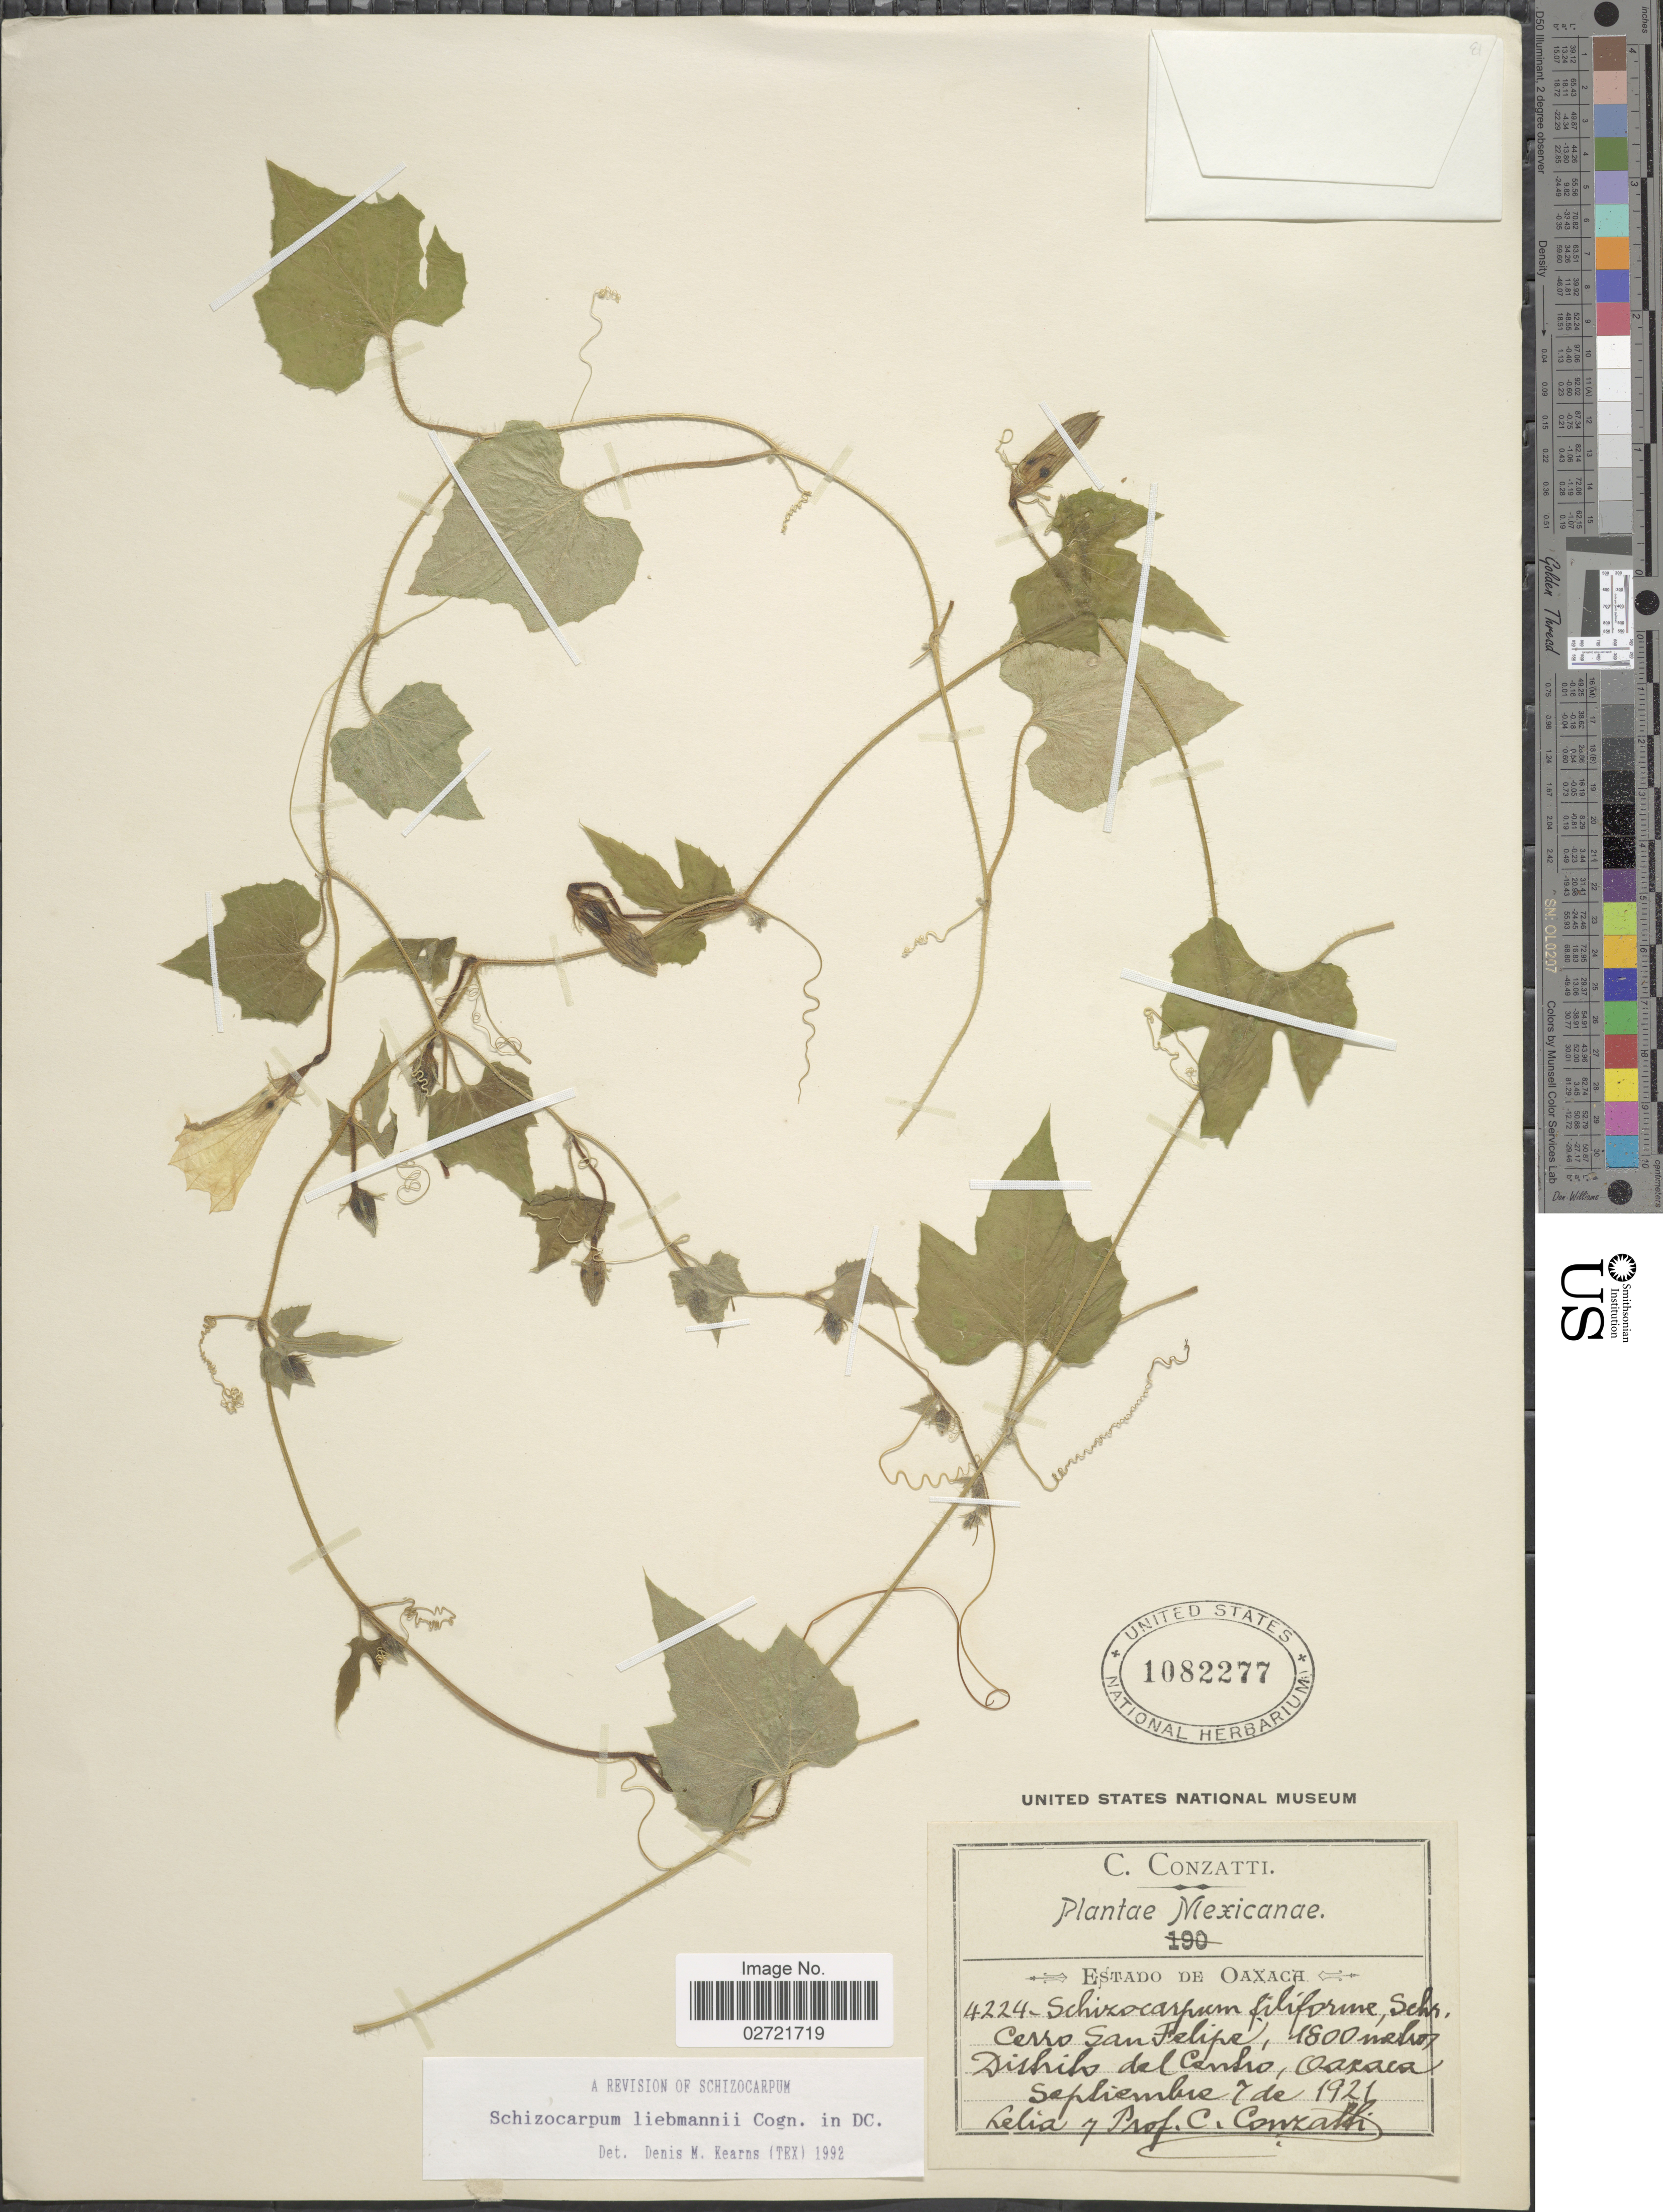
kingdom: Plantae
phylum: Tracheophyta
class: Magnoliopsida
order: Cucurbitales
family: Cucurbitaceae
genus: Schizocarpum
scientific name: Schizocarpum liebmannii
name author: Cogn. in A. DC.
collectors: C. Conzatti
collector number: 4224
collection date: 1921-09-07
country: Mexico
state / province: Oaxaca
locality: Cerro San Felipe, Distrito del Centro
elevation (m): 1800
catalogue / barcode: US 1082277